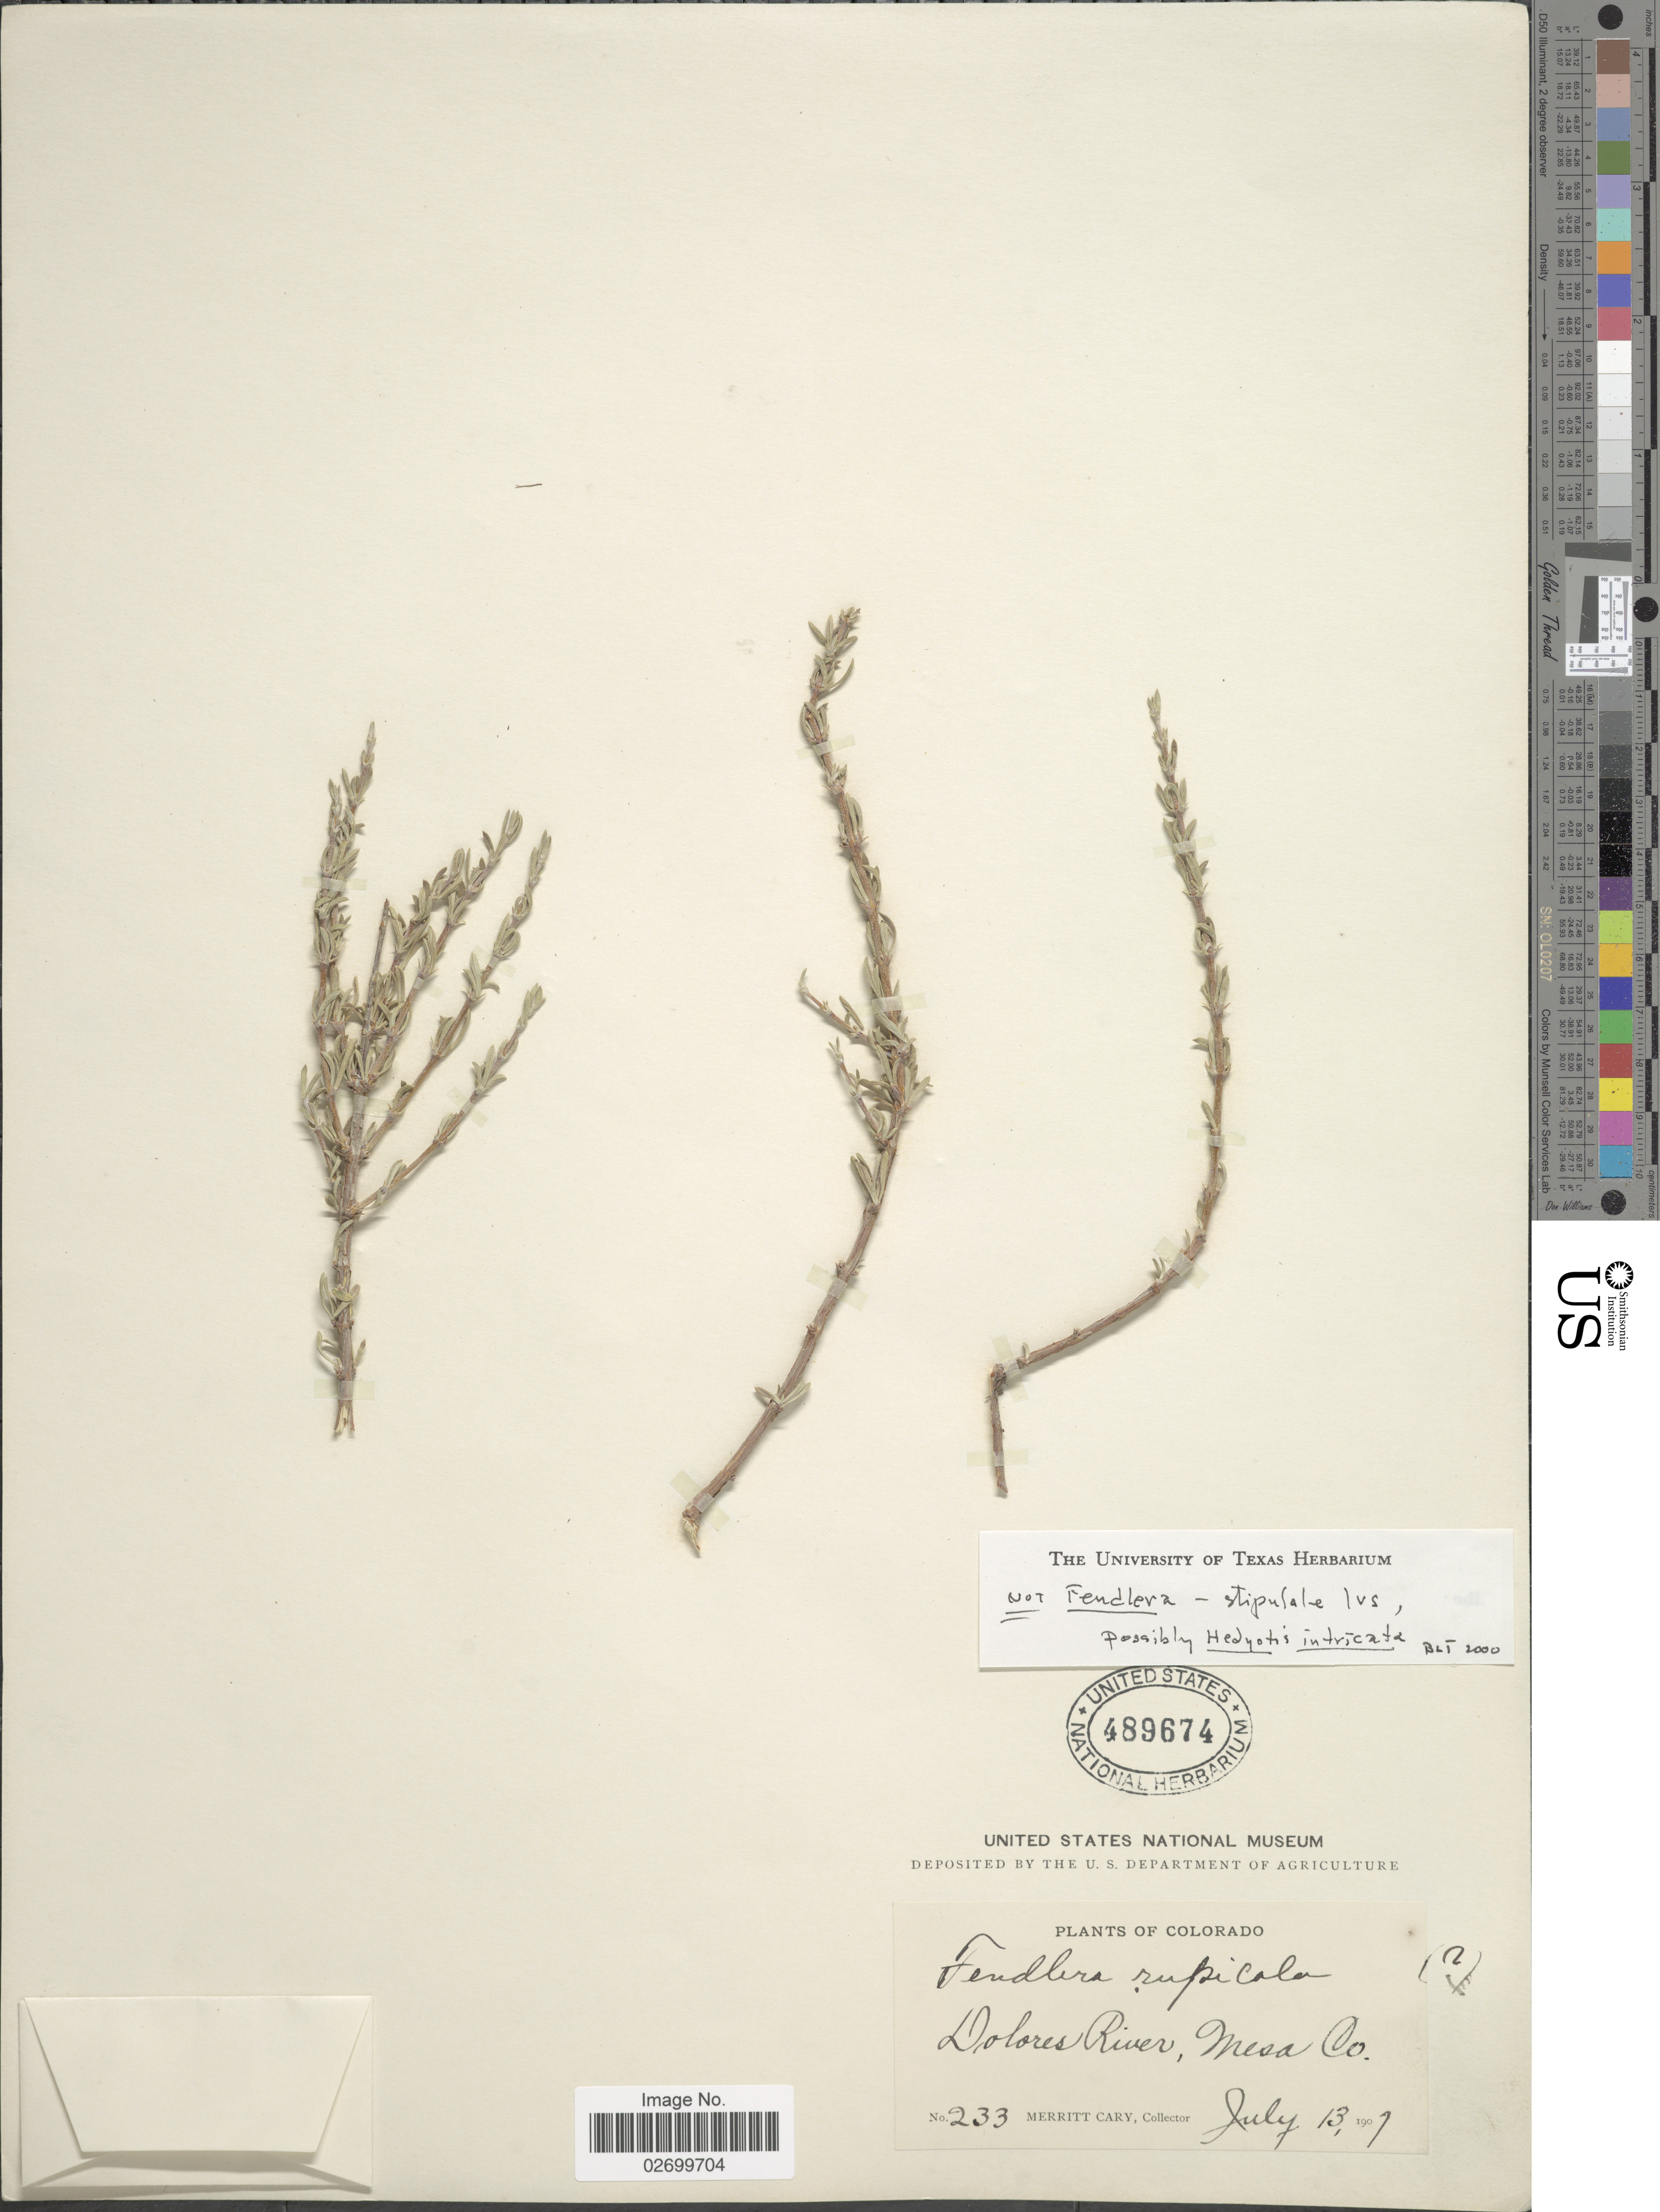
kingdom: Plantae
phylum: Tracheophyta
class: Magnoliopsida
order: Gentianales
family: Rubiaceae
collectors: M. Cary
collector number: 233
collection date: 1907-07-13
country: United States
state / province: Colorado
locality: Dolores River, Mesa Co.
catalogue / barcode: US 489674